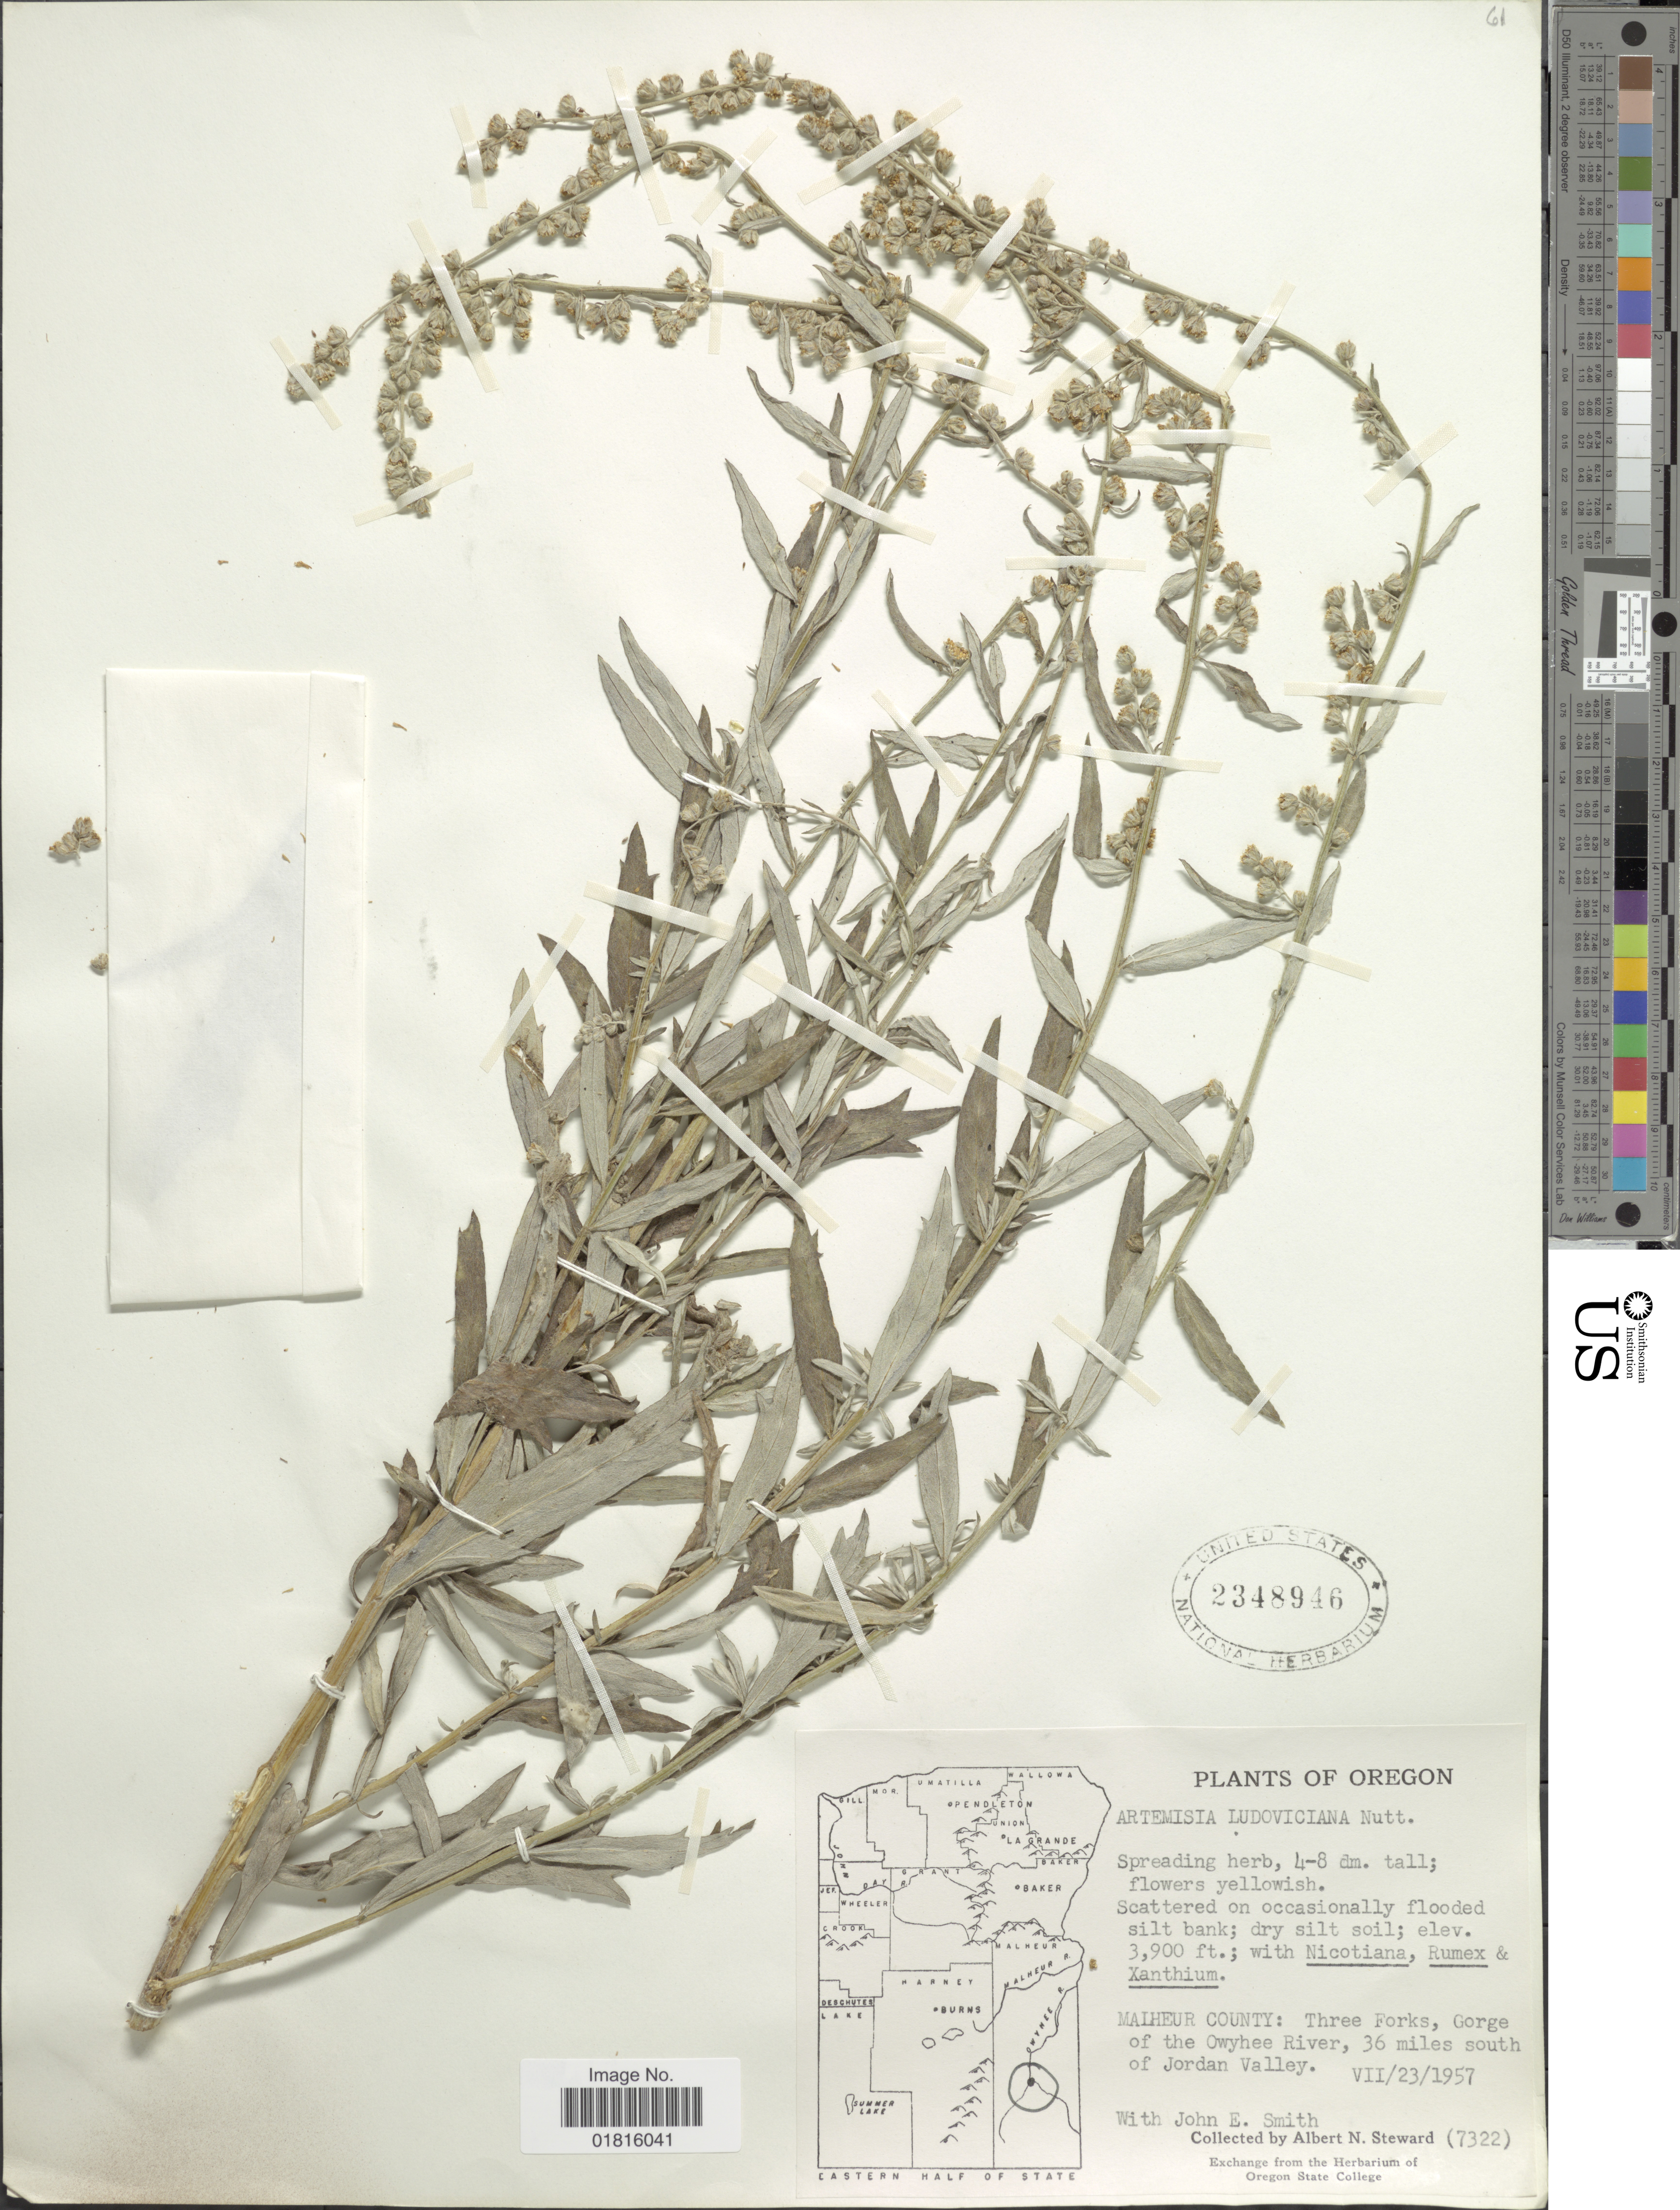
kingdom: Plantae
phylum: Tracheophyta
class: Magnoliopsida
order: Asterales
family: Asteraceae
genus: Artemisia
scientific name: Artemisia ludoviciana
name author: Nutt.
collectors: A. N. Steward & J. Smith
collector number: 7322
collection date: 1957-07-23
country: United States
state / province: Oregon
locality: Malheur County: Three Forks, Gorge of the Owyhee River, 36 miles south of Jordan Valley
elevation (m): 1189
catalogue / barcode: US 2348946